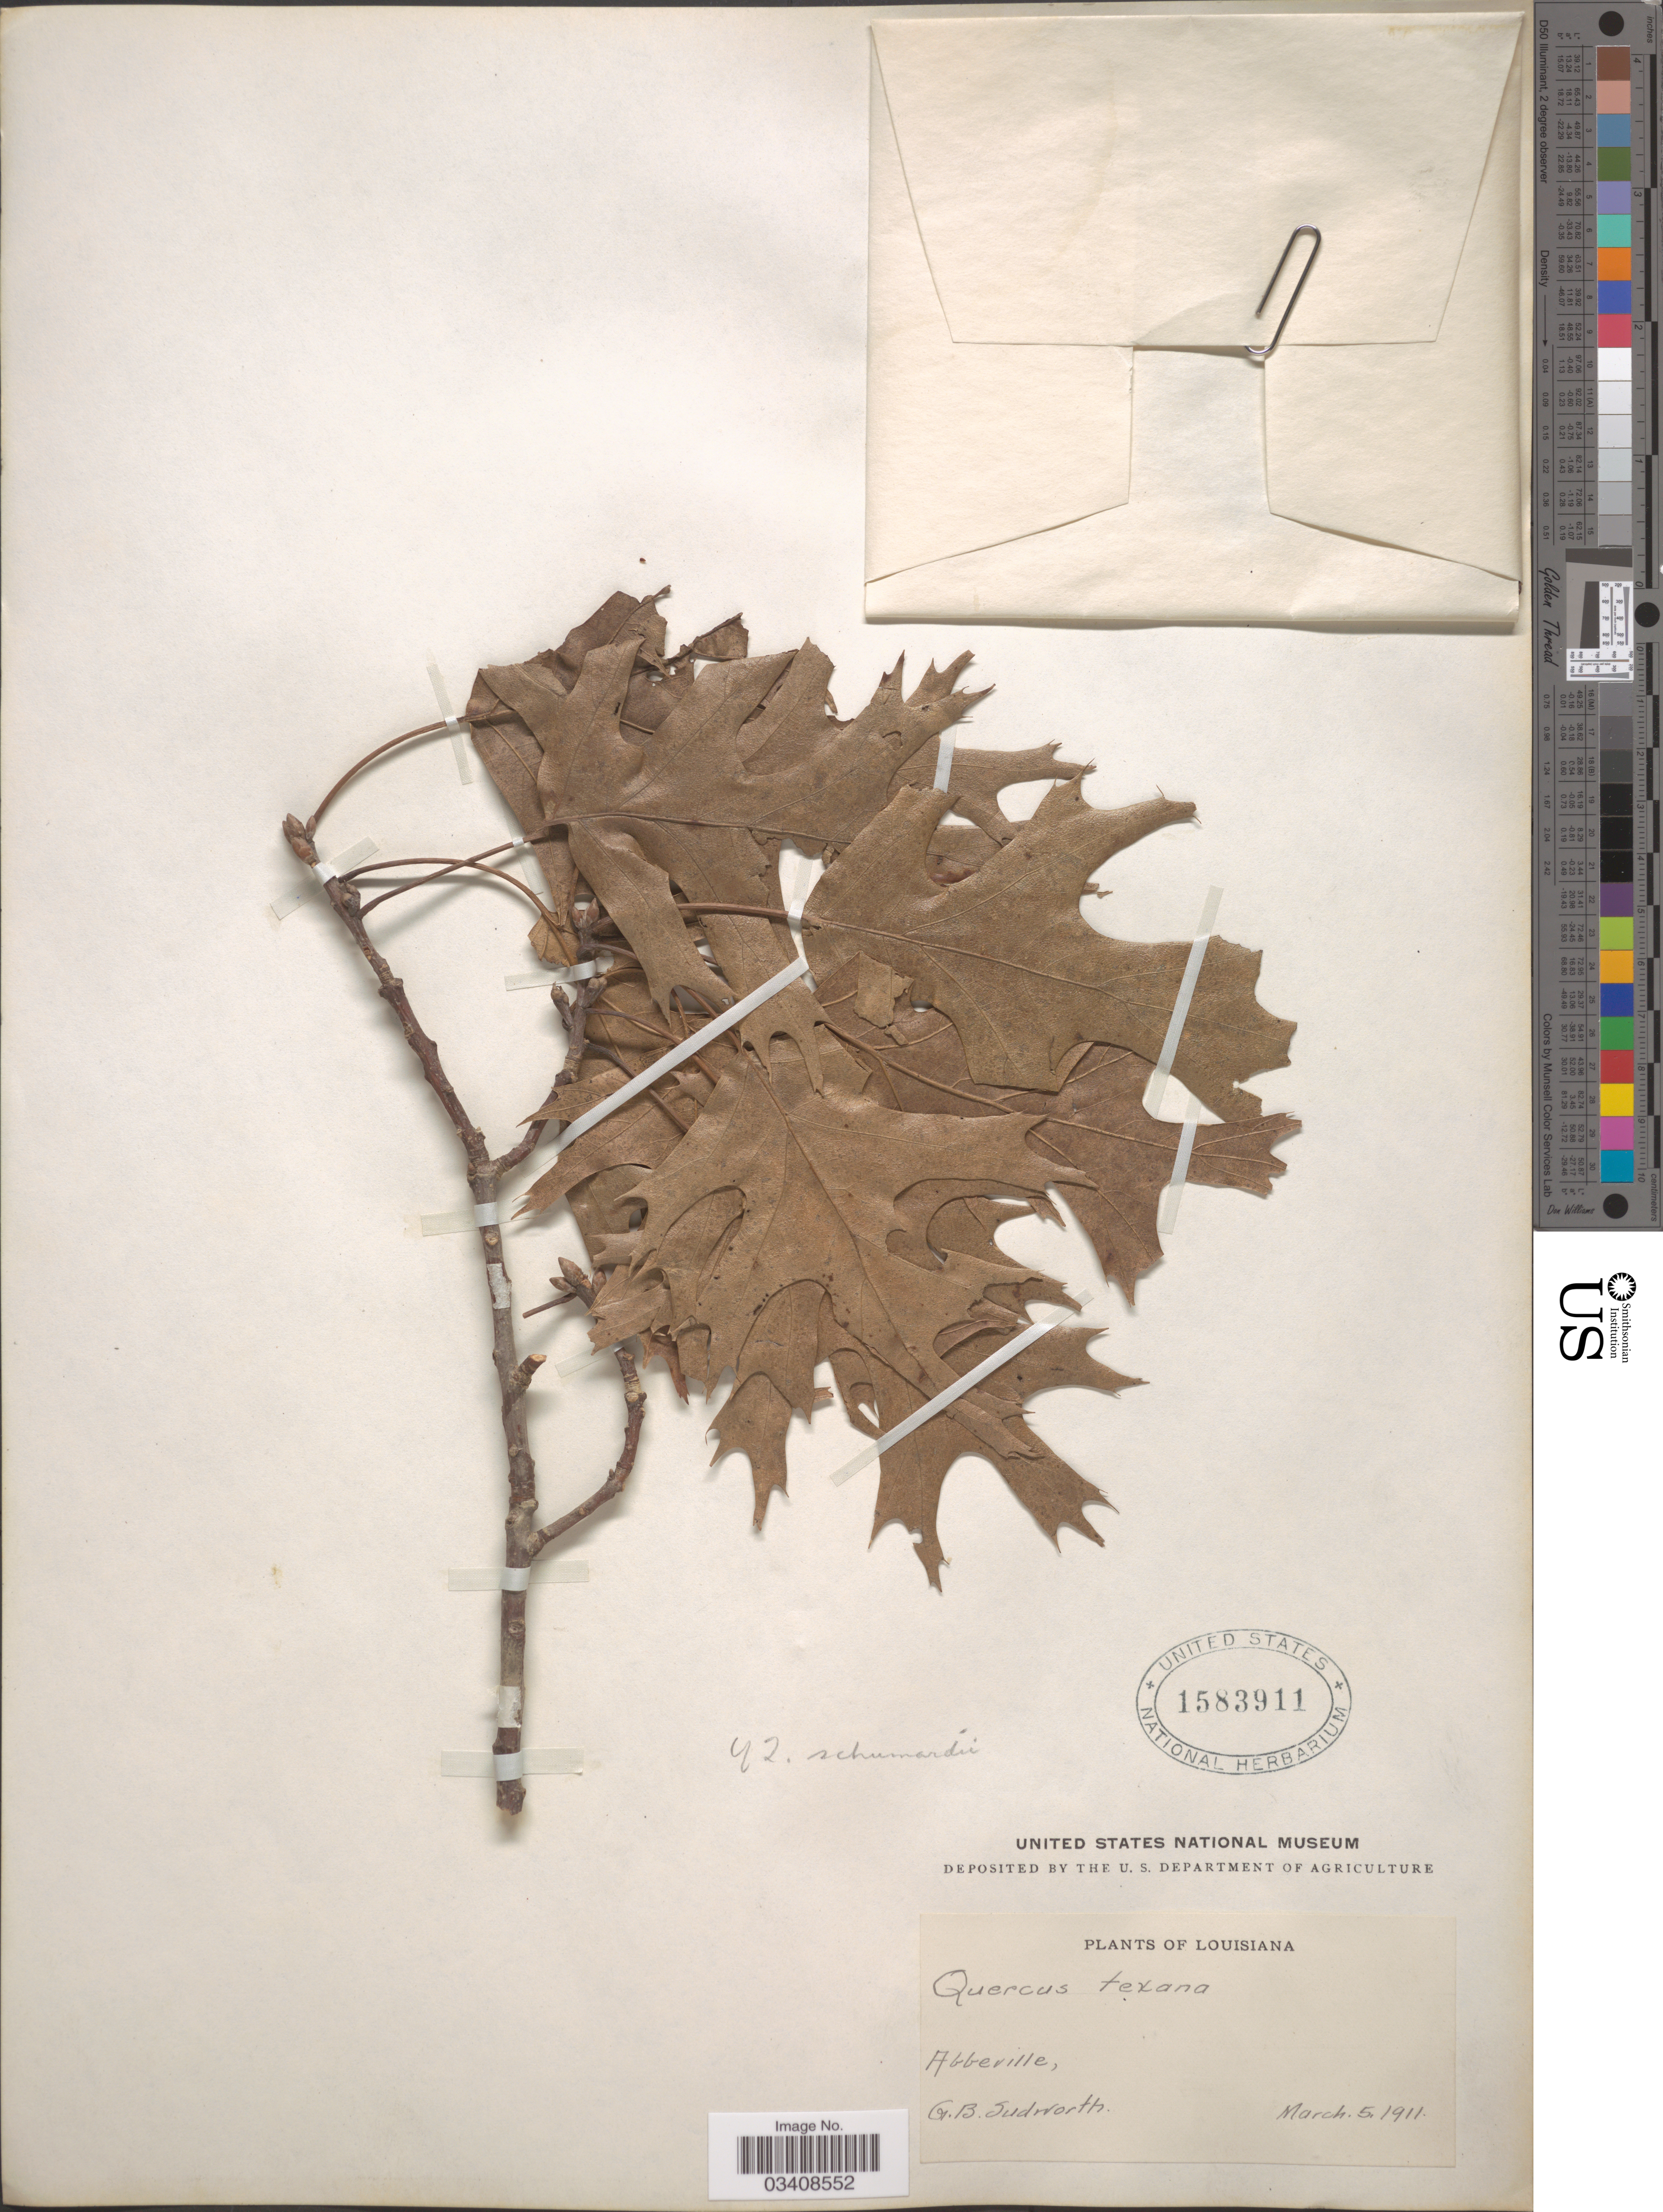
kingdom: Plantae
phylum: Tracheophyta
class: Magnoliopsida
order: Fagales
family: Fagaceae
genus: Quercus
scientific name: Quercus shumardii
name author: Buckley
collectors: G. B. Sudworth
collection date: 1911-03-05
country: United States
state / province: Louisiana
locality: Abbeville.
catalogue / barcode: US 1583911